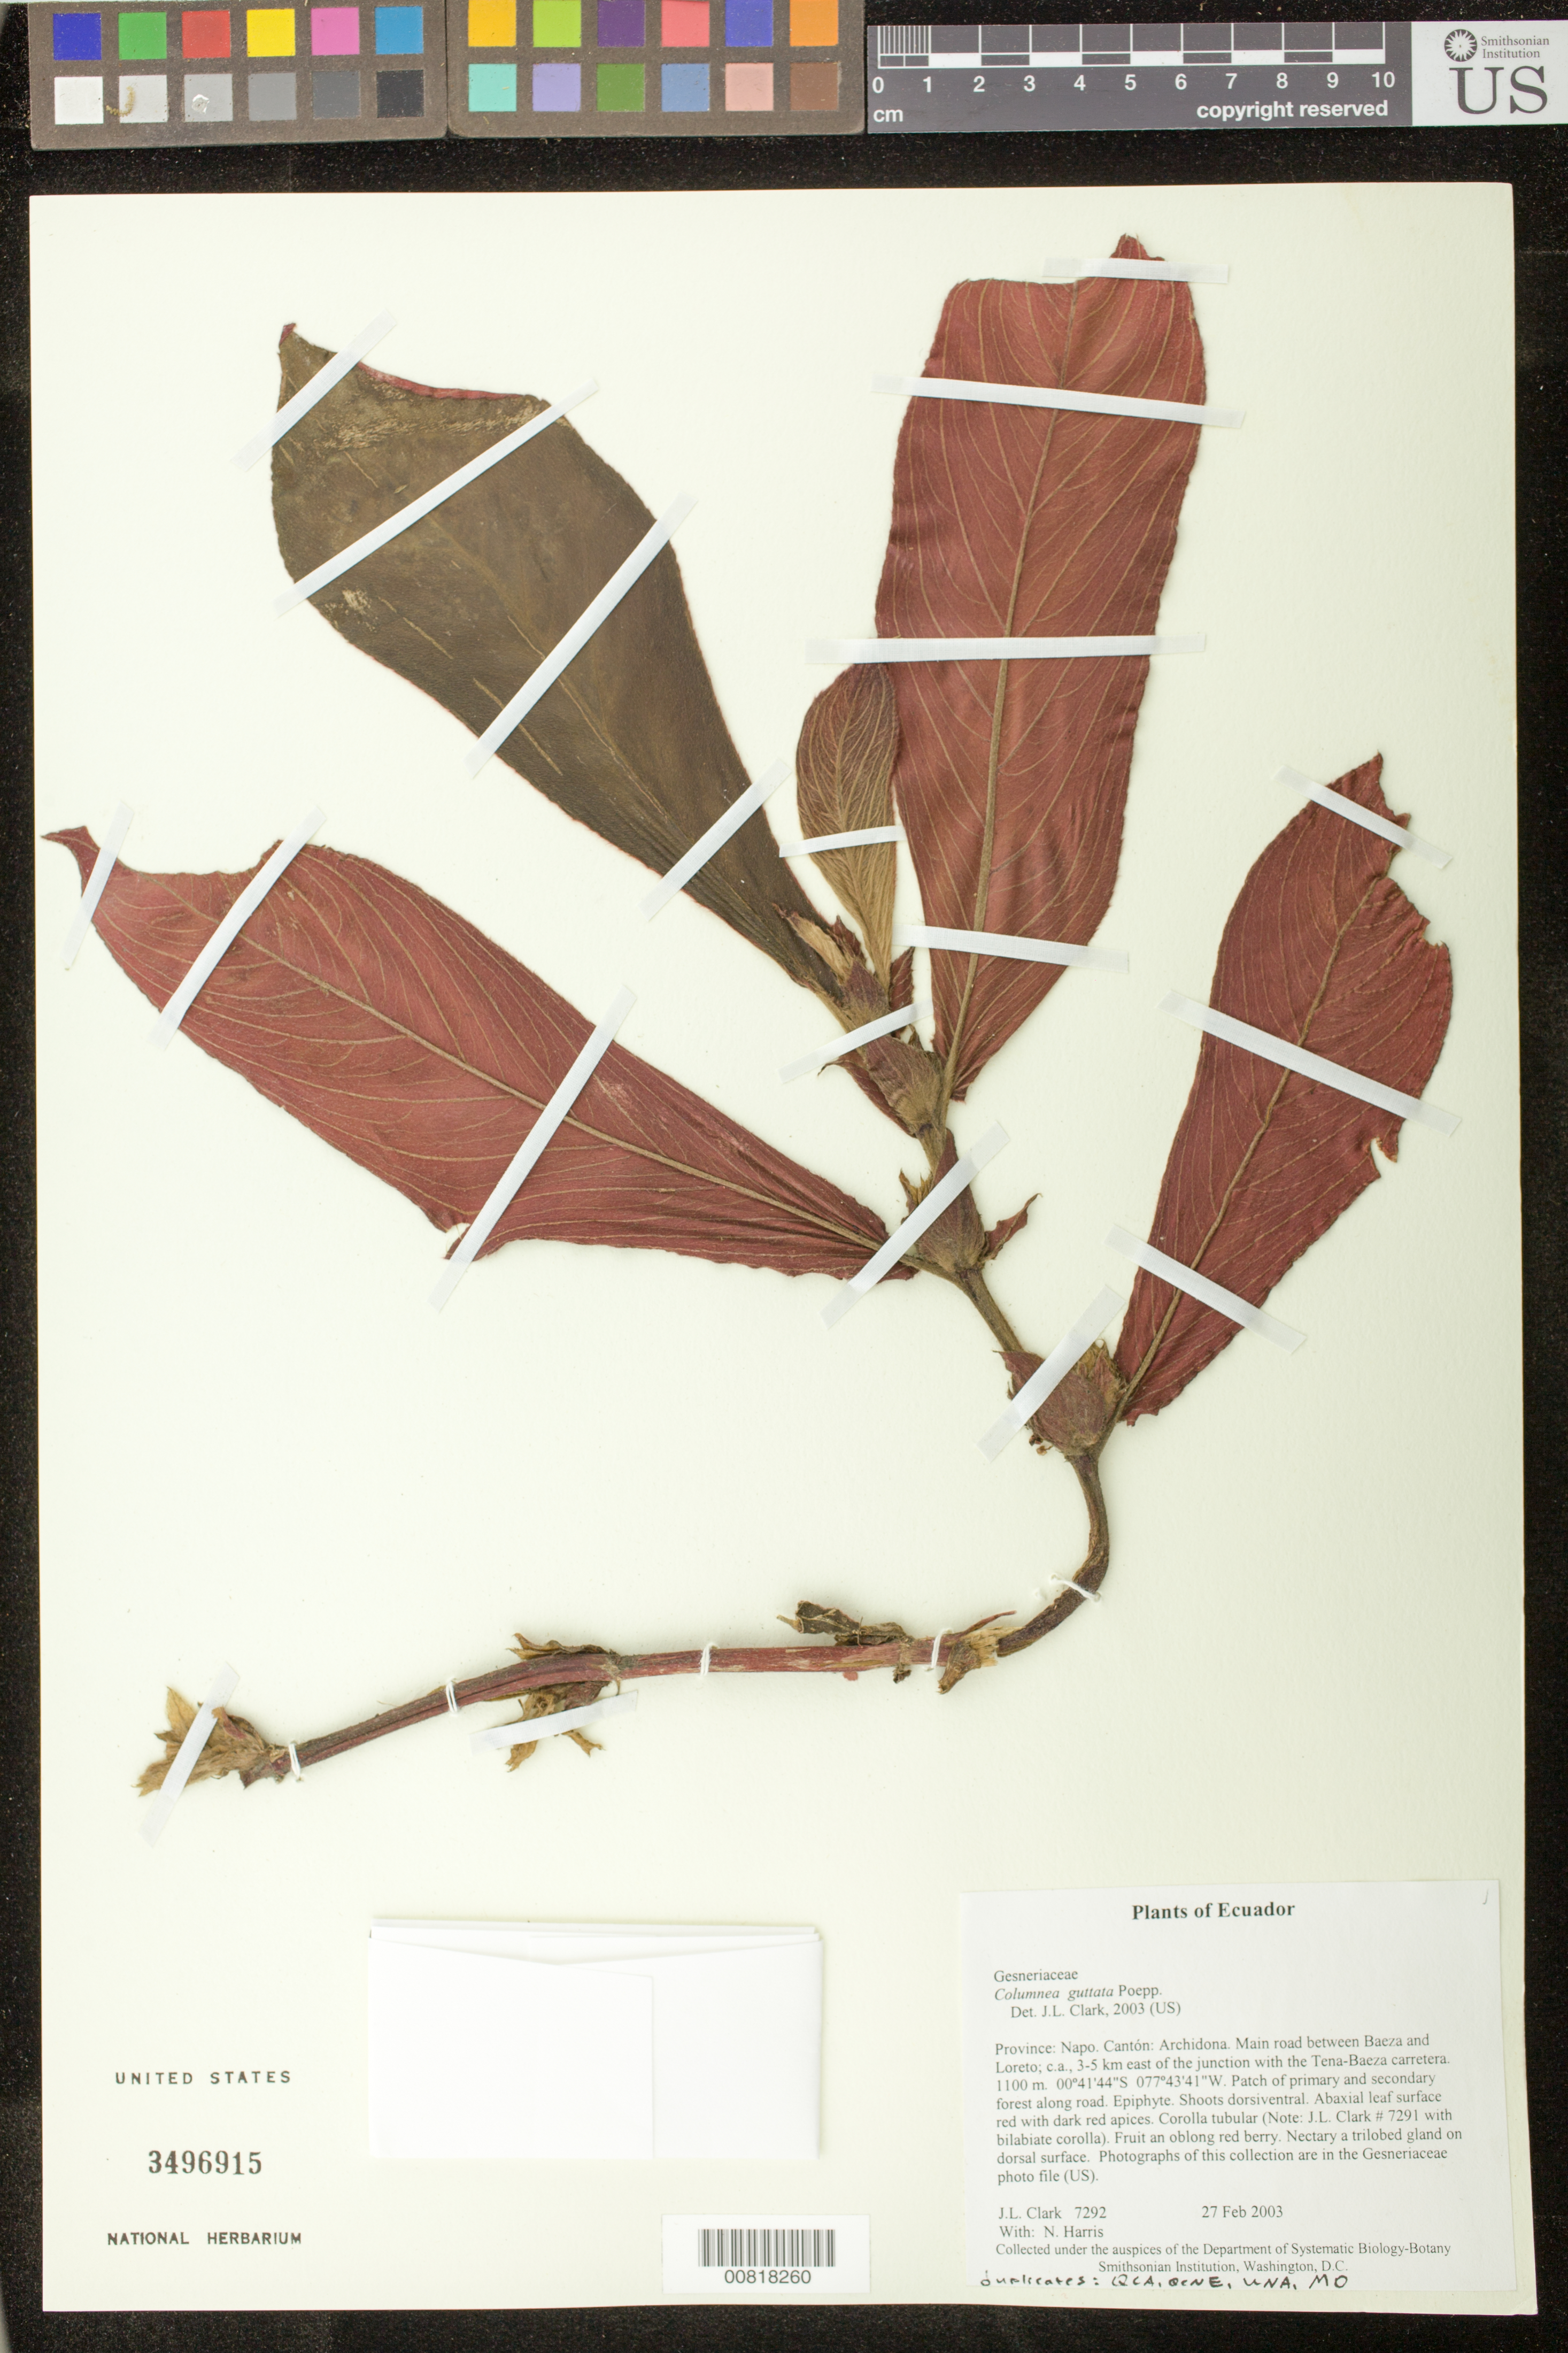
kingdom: Plantae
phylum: Tracheophyta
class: Magnoliopsida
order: Lamiales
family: Gesneriaceae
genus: Columnea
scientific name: Columnea guttata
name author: Poepp.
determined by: Clark, J. L., (SEL), The Marie Selby Botanical Garden (UNITED STATES)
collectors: J. L. Clark & N. Harris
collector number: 7292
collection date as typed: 27 Feb 2003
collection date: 2003-02-27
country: Ecuador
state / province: Napo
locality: Archidona. Main road between Baeza and Loreto; c.a., 3-5 km east of the junction with the Tena-Baeza carretera.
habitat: Patch of primary and secondary forest along road.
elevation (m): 1100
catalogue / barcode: US 3496915